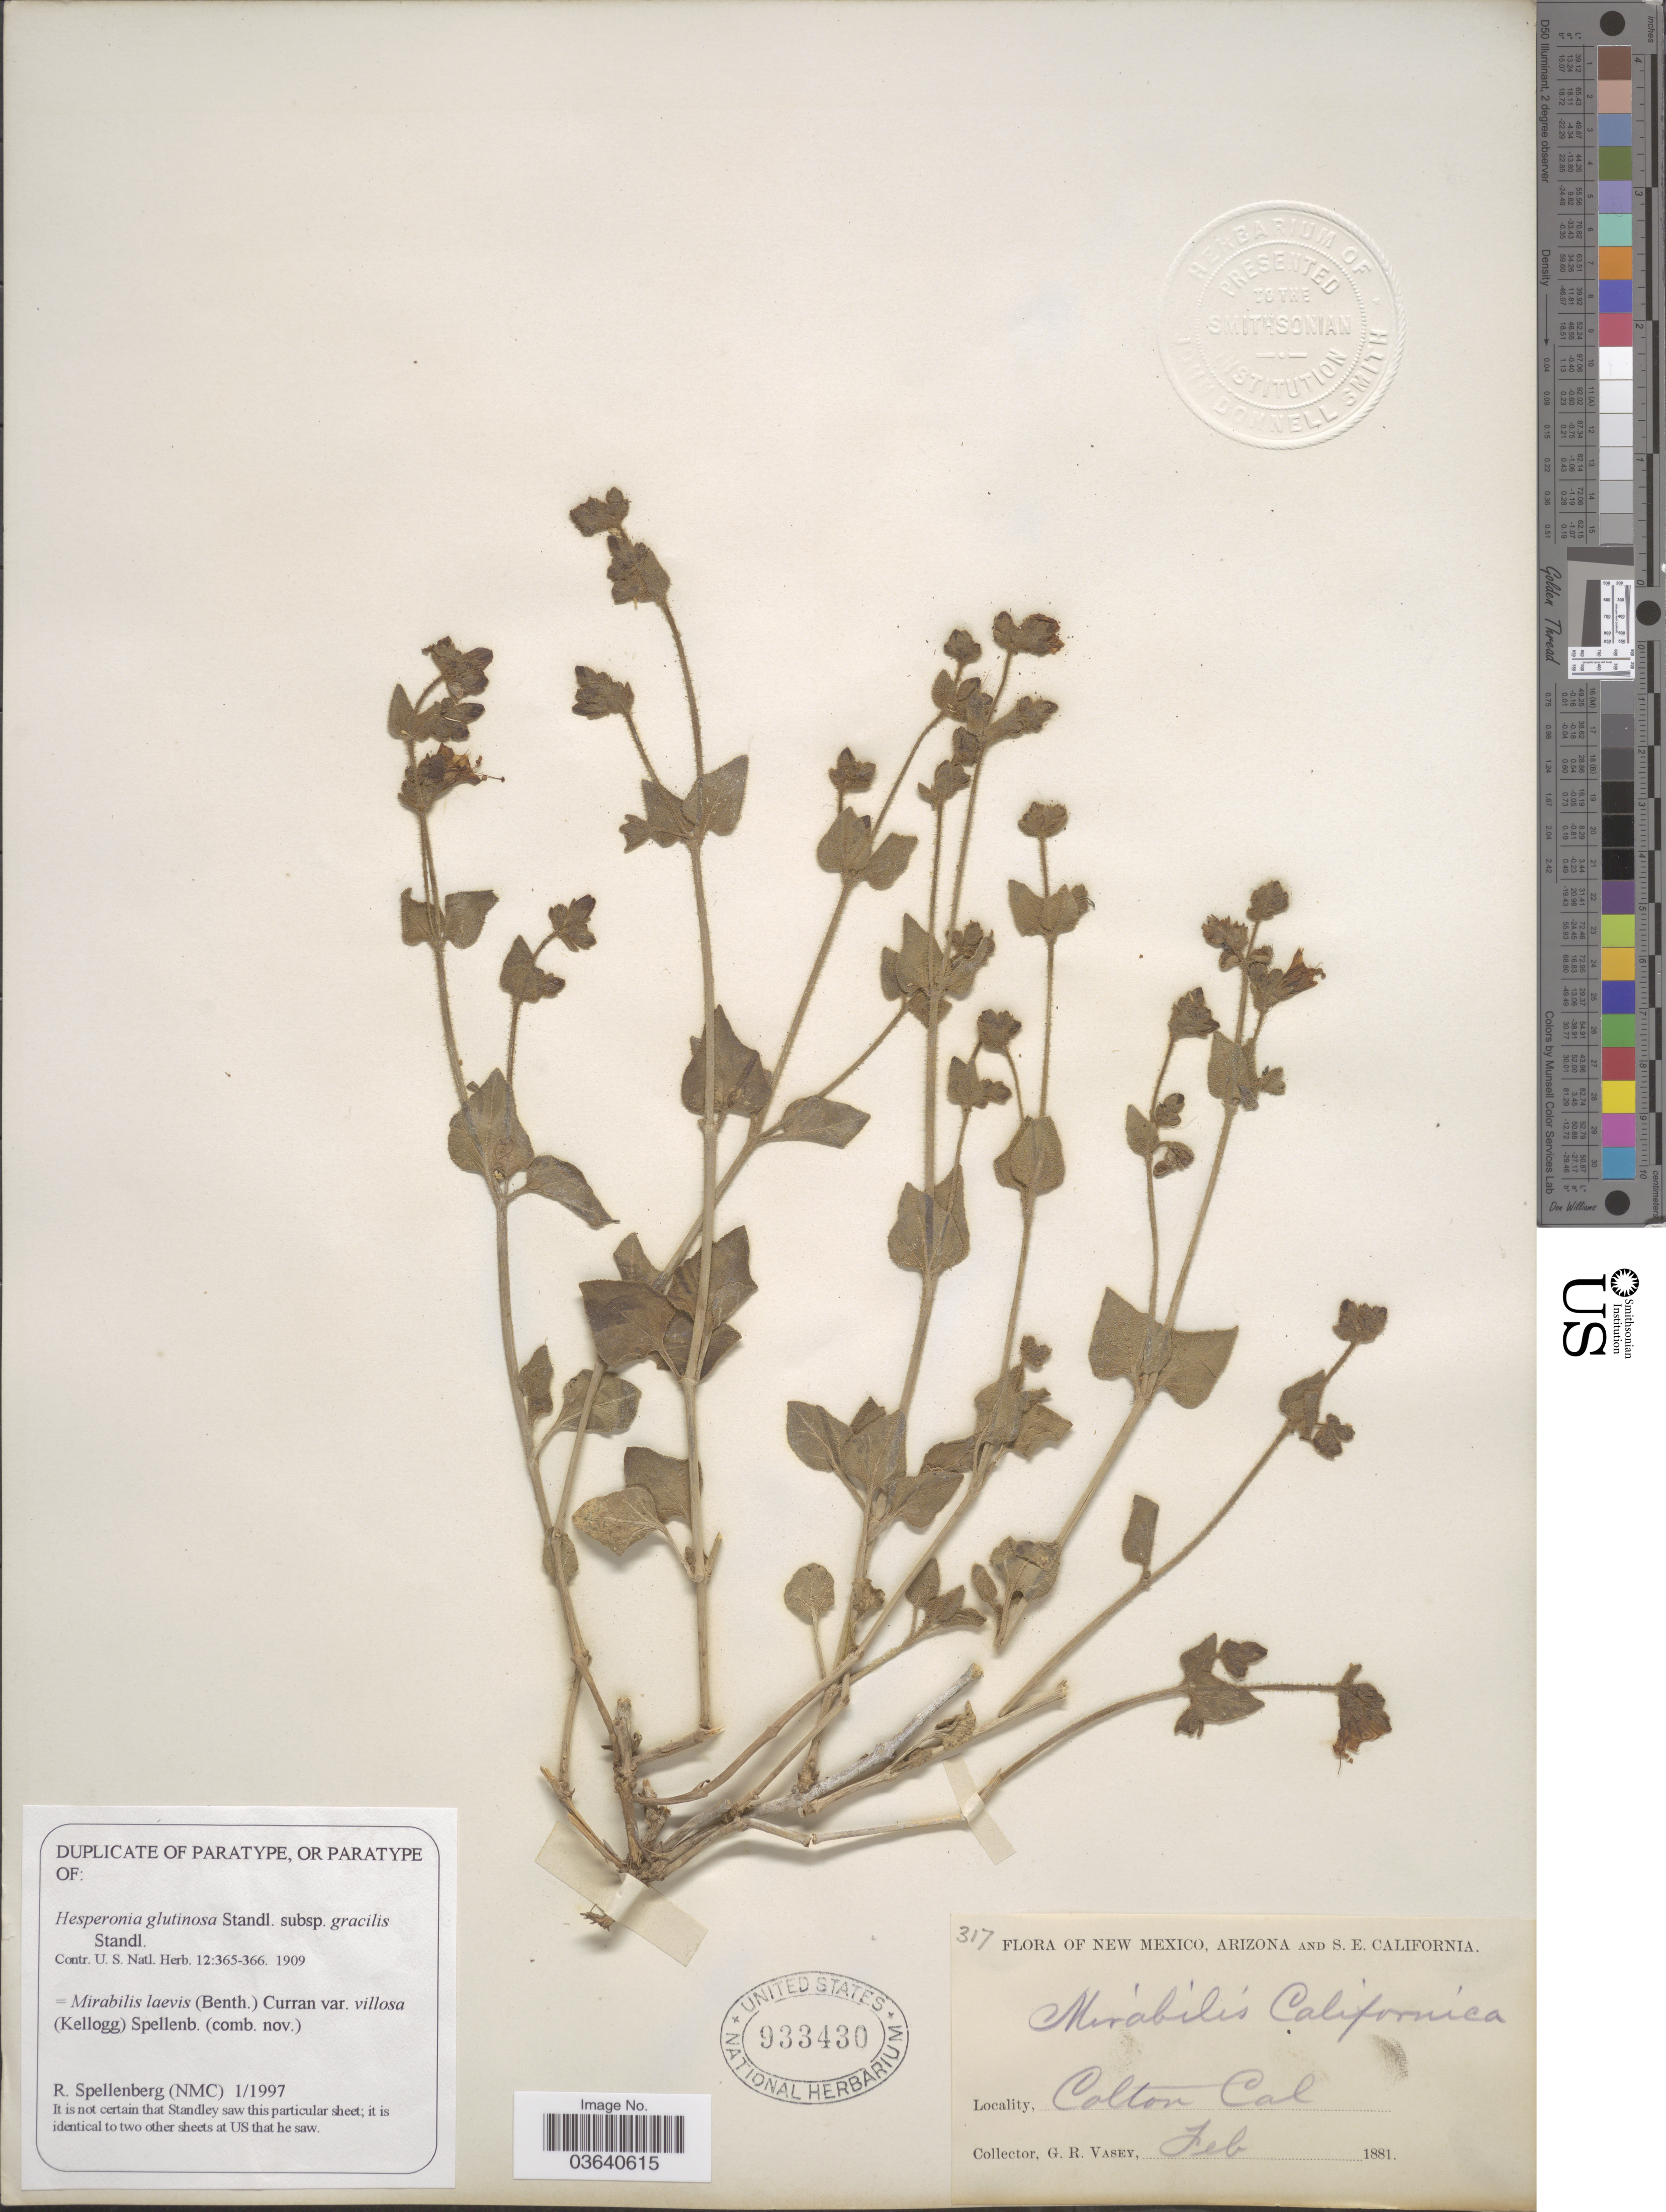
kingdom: Plantae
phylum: Tracheophyta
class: Magnoliopsida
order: Caryophyllales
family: Nyctaginaceae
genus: Mirabilis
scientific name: Mirabilis laevis var. villosa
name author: (Kellogg) Spellenb.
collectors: G. R. Vasey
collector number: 317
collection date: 1881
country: United States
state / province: California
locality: S.E. California. Colton.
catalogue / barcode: US 933430